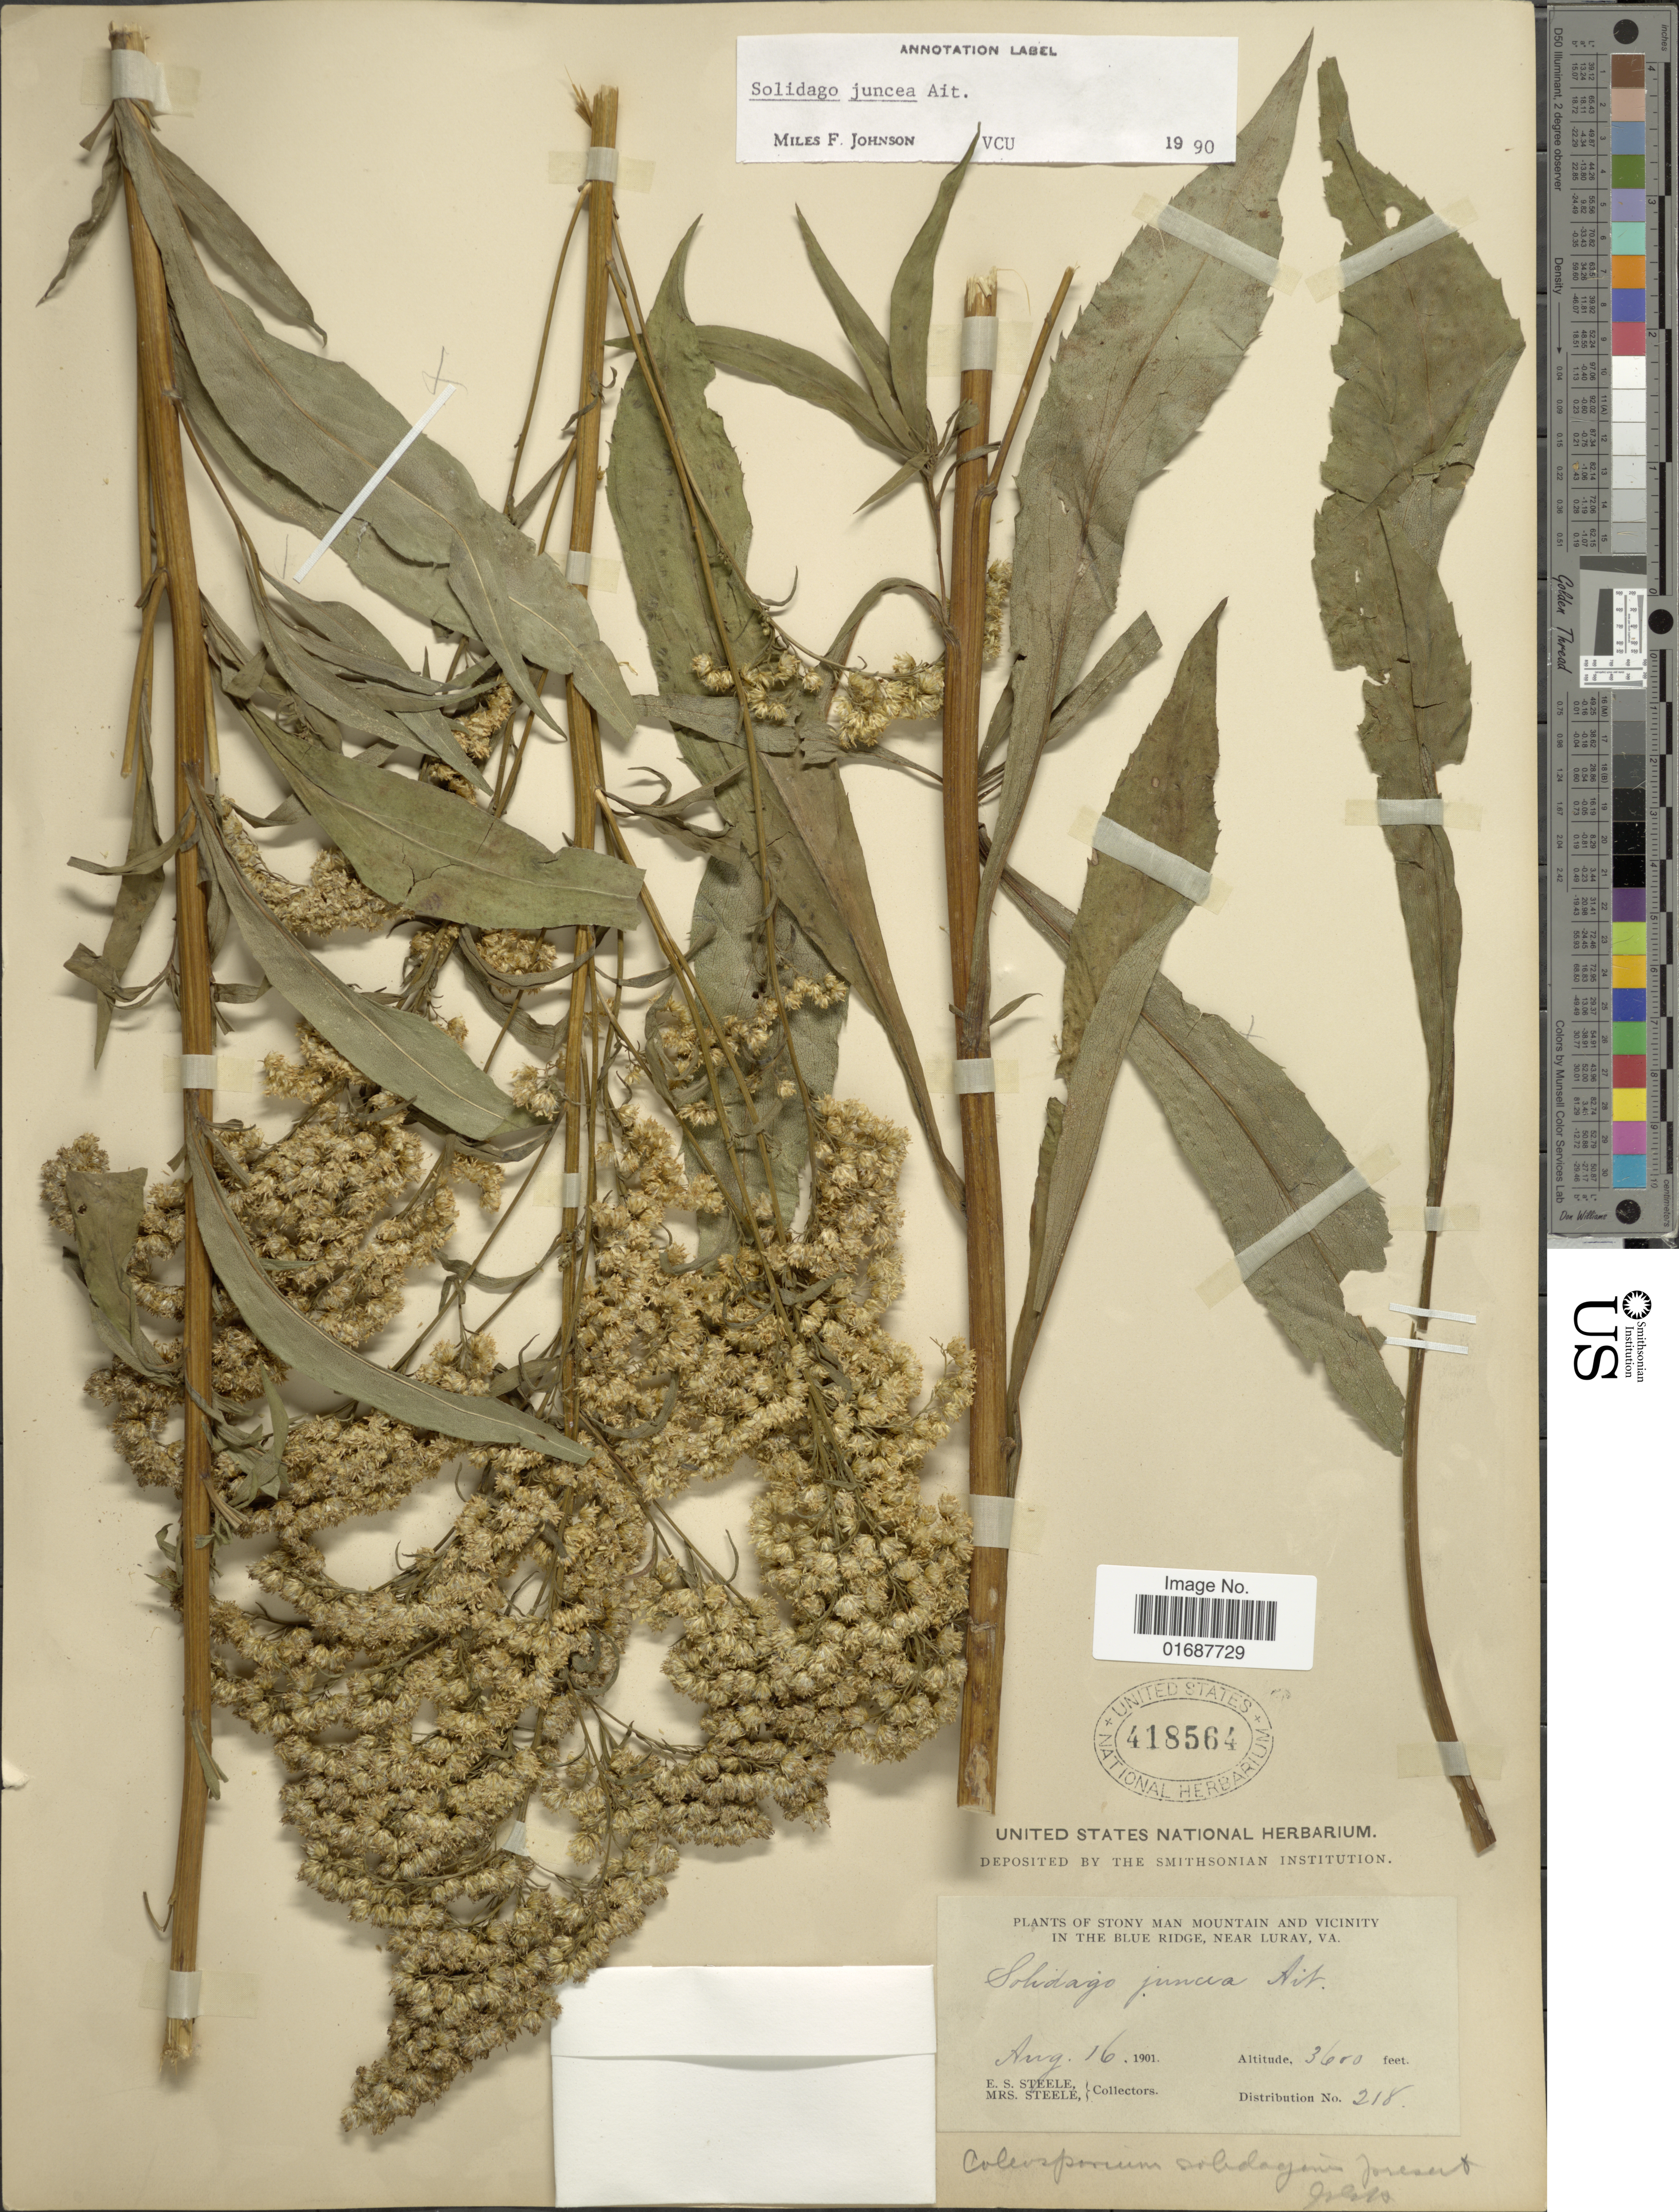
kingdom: Plantae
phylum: Tracheophyta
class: Magnoliopsida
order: Asterales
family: Asteraceae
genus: Solidago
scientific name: Solidago juncea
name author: Aiton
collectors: E. Steele & Mrs. E. S. Steele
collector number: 218?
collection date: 1901-08-16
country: United States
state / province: Virginia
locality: Stony Man Mountain and vicinity in the Blue Ridge, near Luray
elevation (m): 1097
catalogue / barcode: US 418564